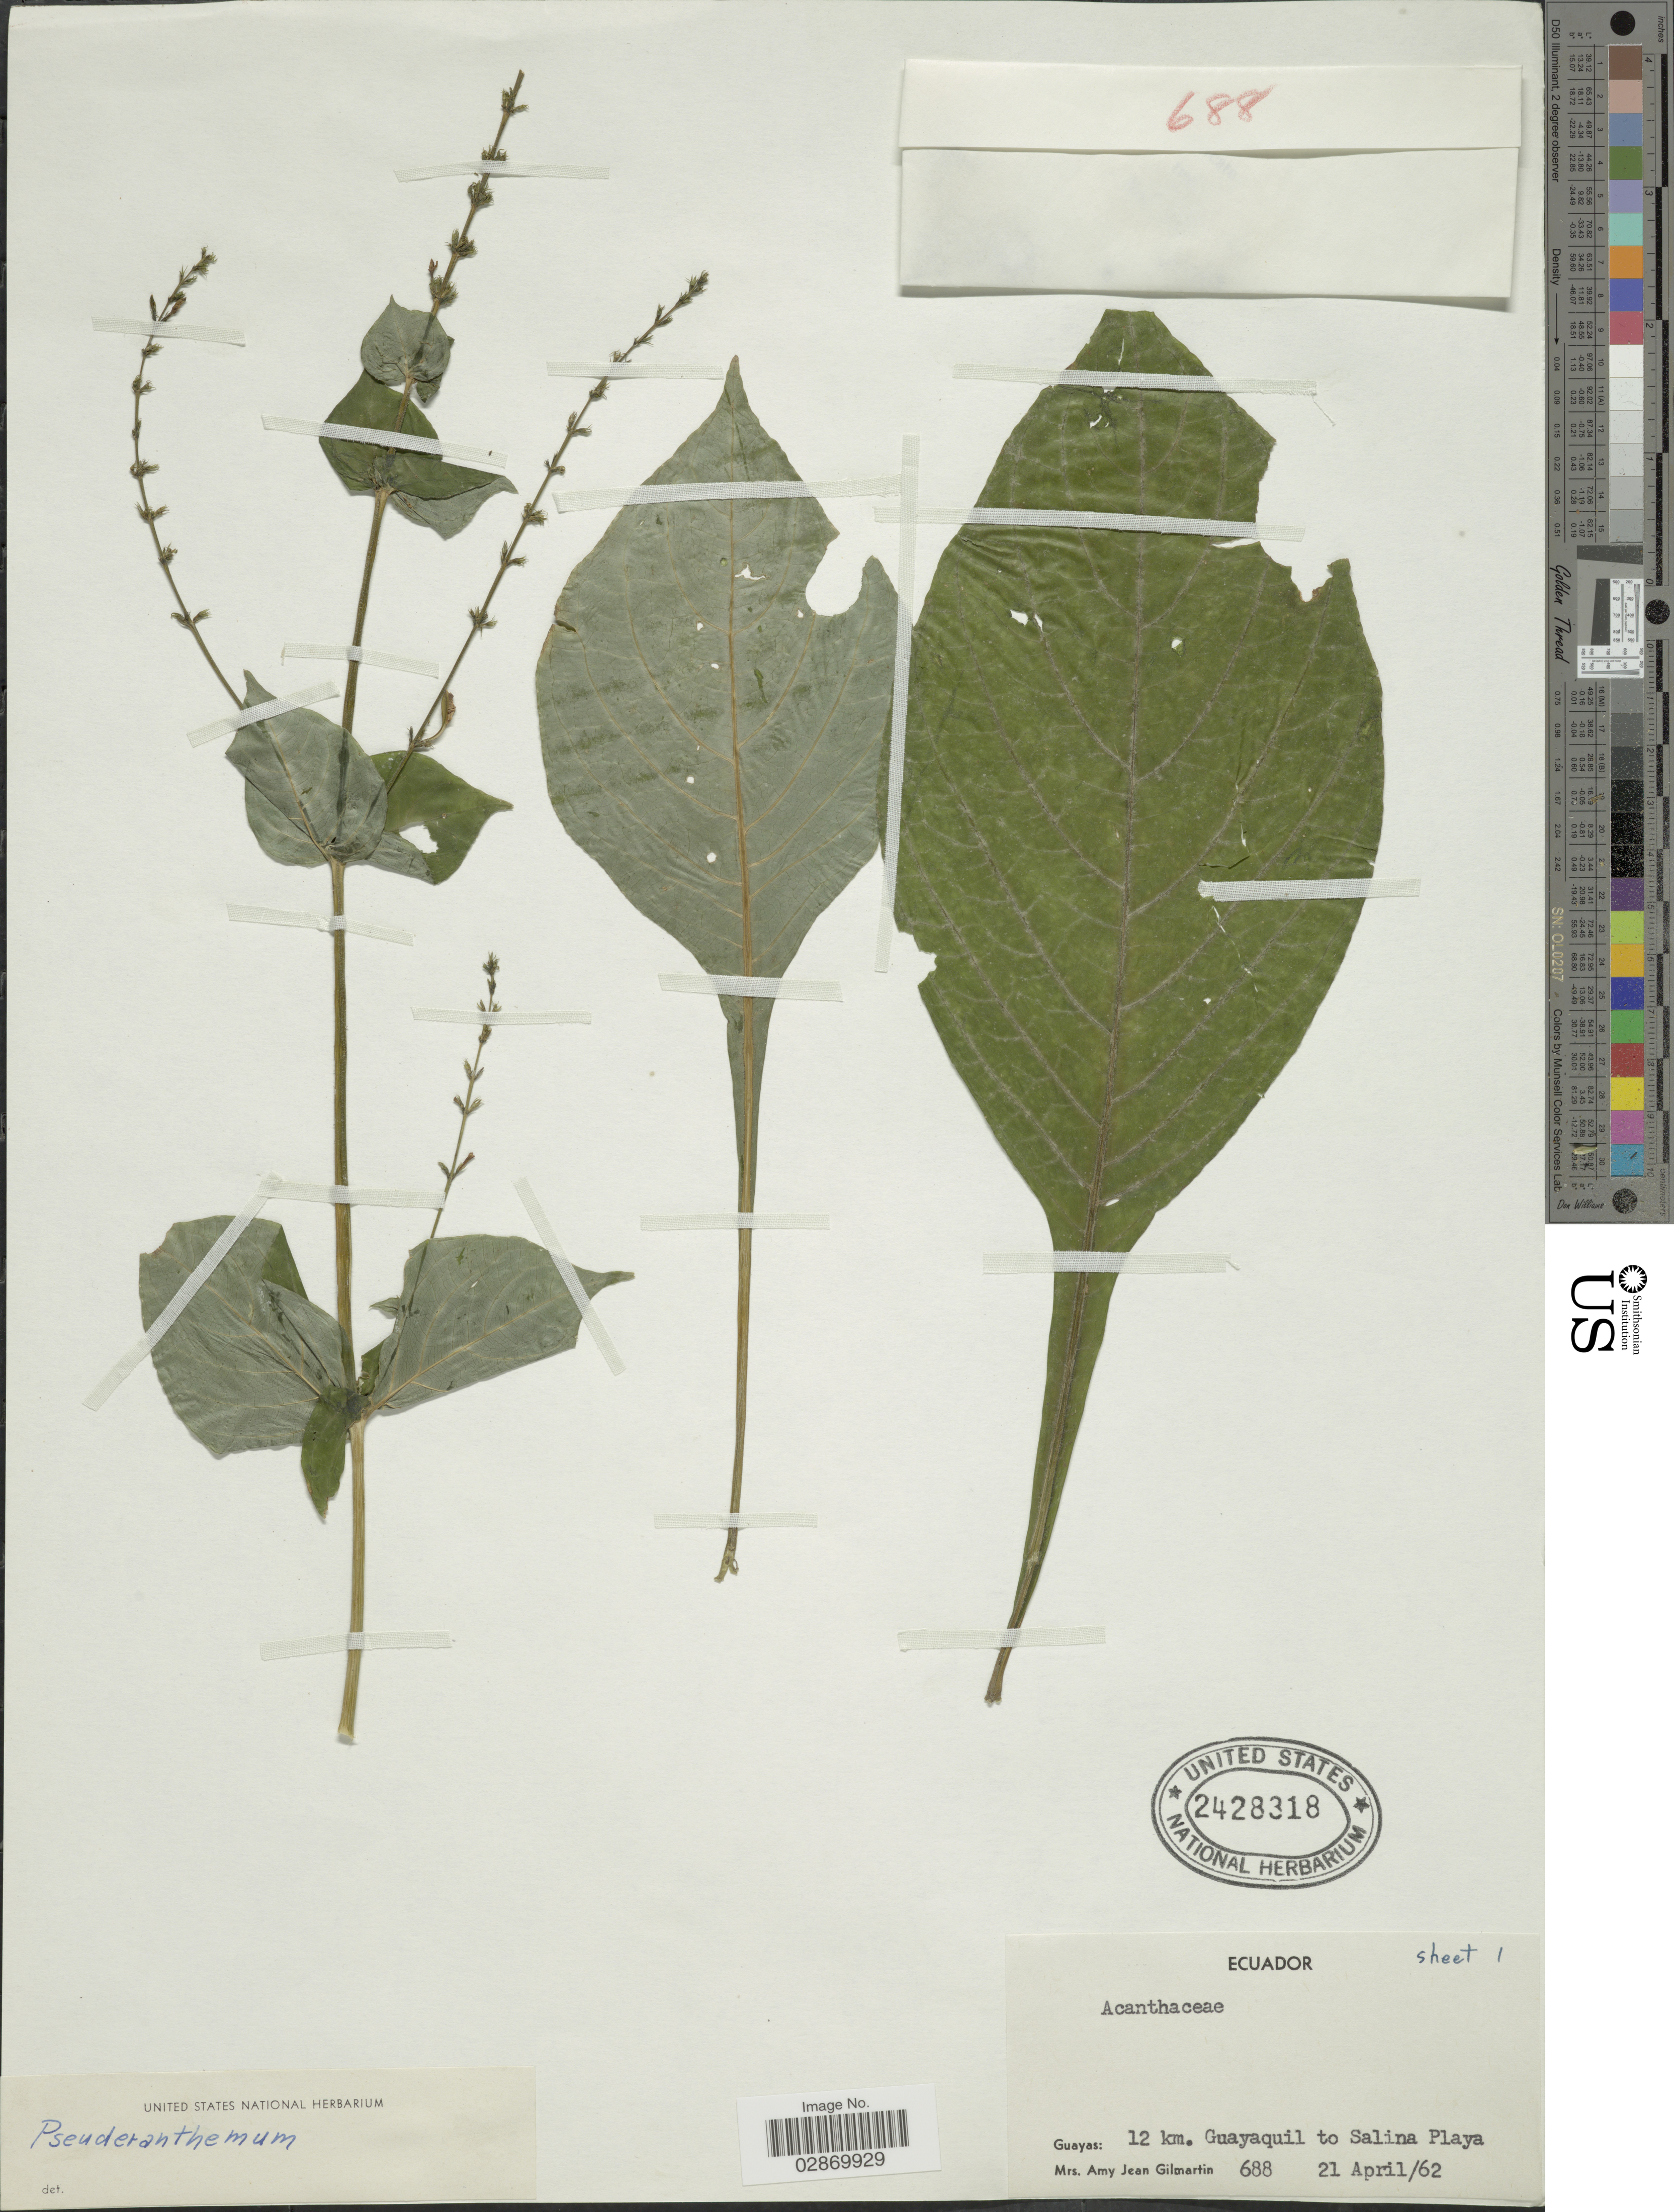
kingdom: Plantae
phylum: Tracheophyta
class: Magnoliopsida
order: Lamiales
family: Acanthaceae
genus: Pseuderanthemum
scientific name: Pseuderanthemum cuspidatum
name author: (Nees) Radlk. ex Lindau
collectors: A. J. Gilmartin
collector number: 688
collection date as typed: Transcribed d/m/y: 21/4/62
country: Ecuador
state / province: Guayas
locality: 12 km. Guayaquil to Salina Playa.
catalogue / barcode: US 2428318